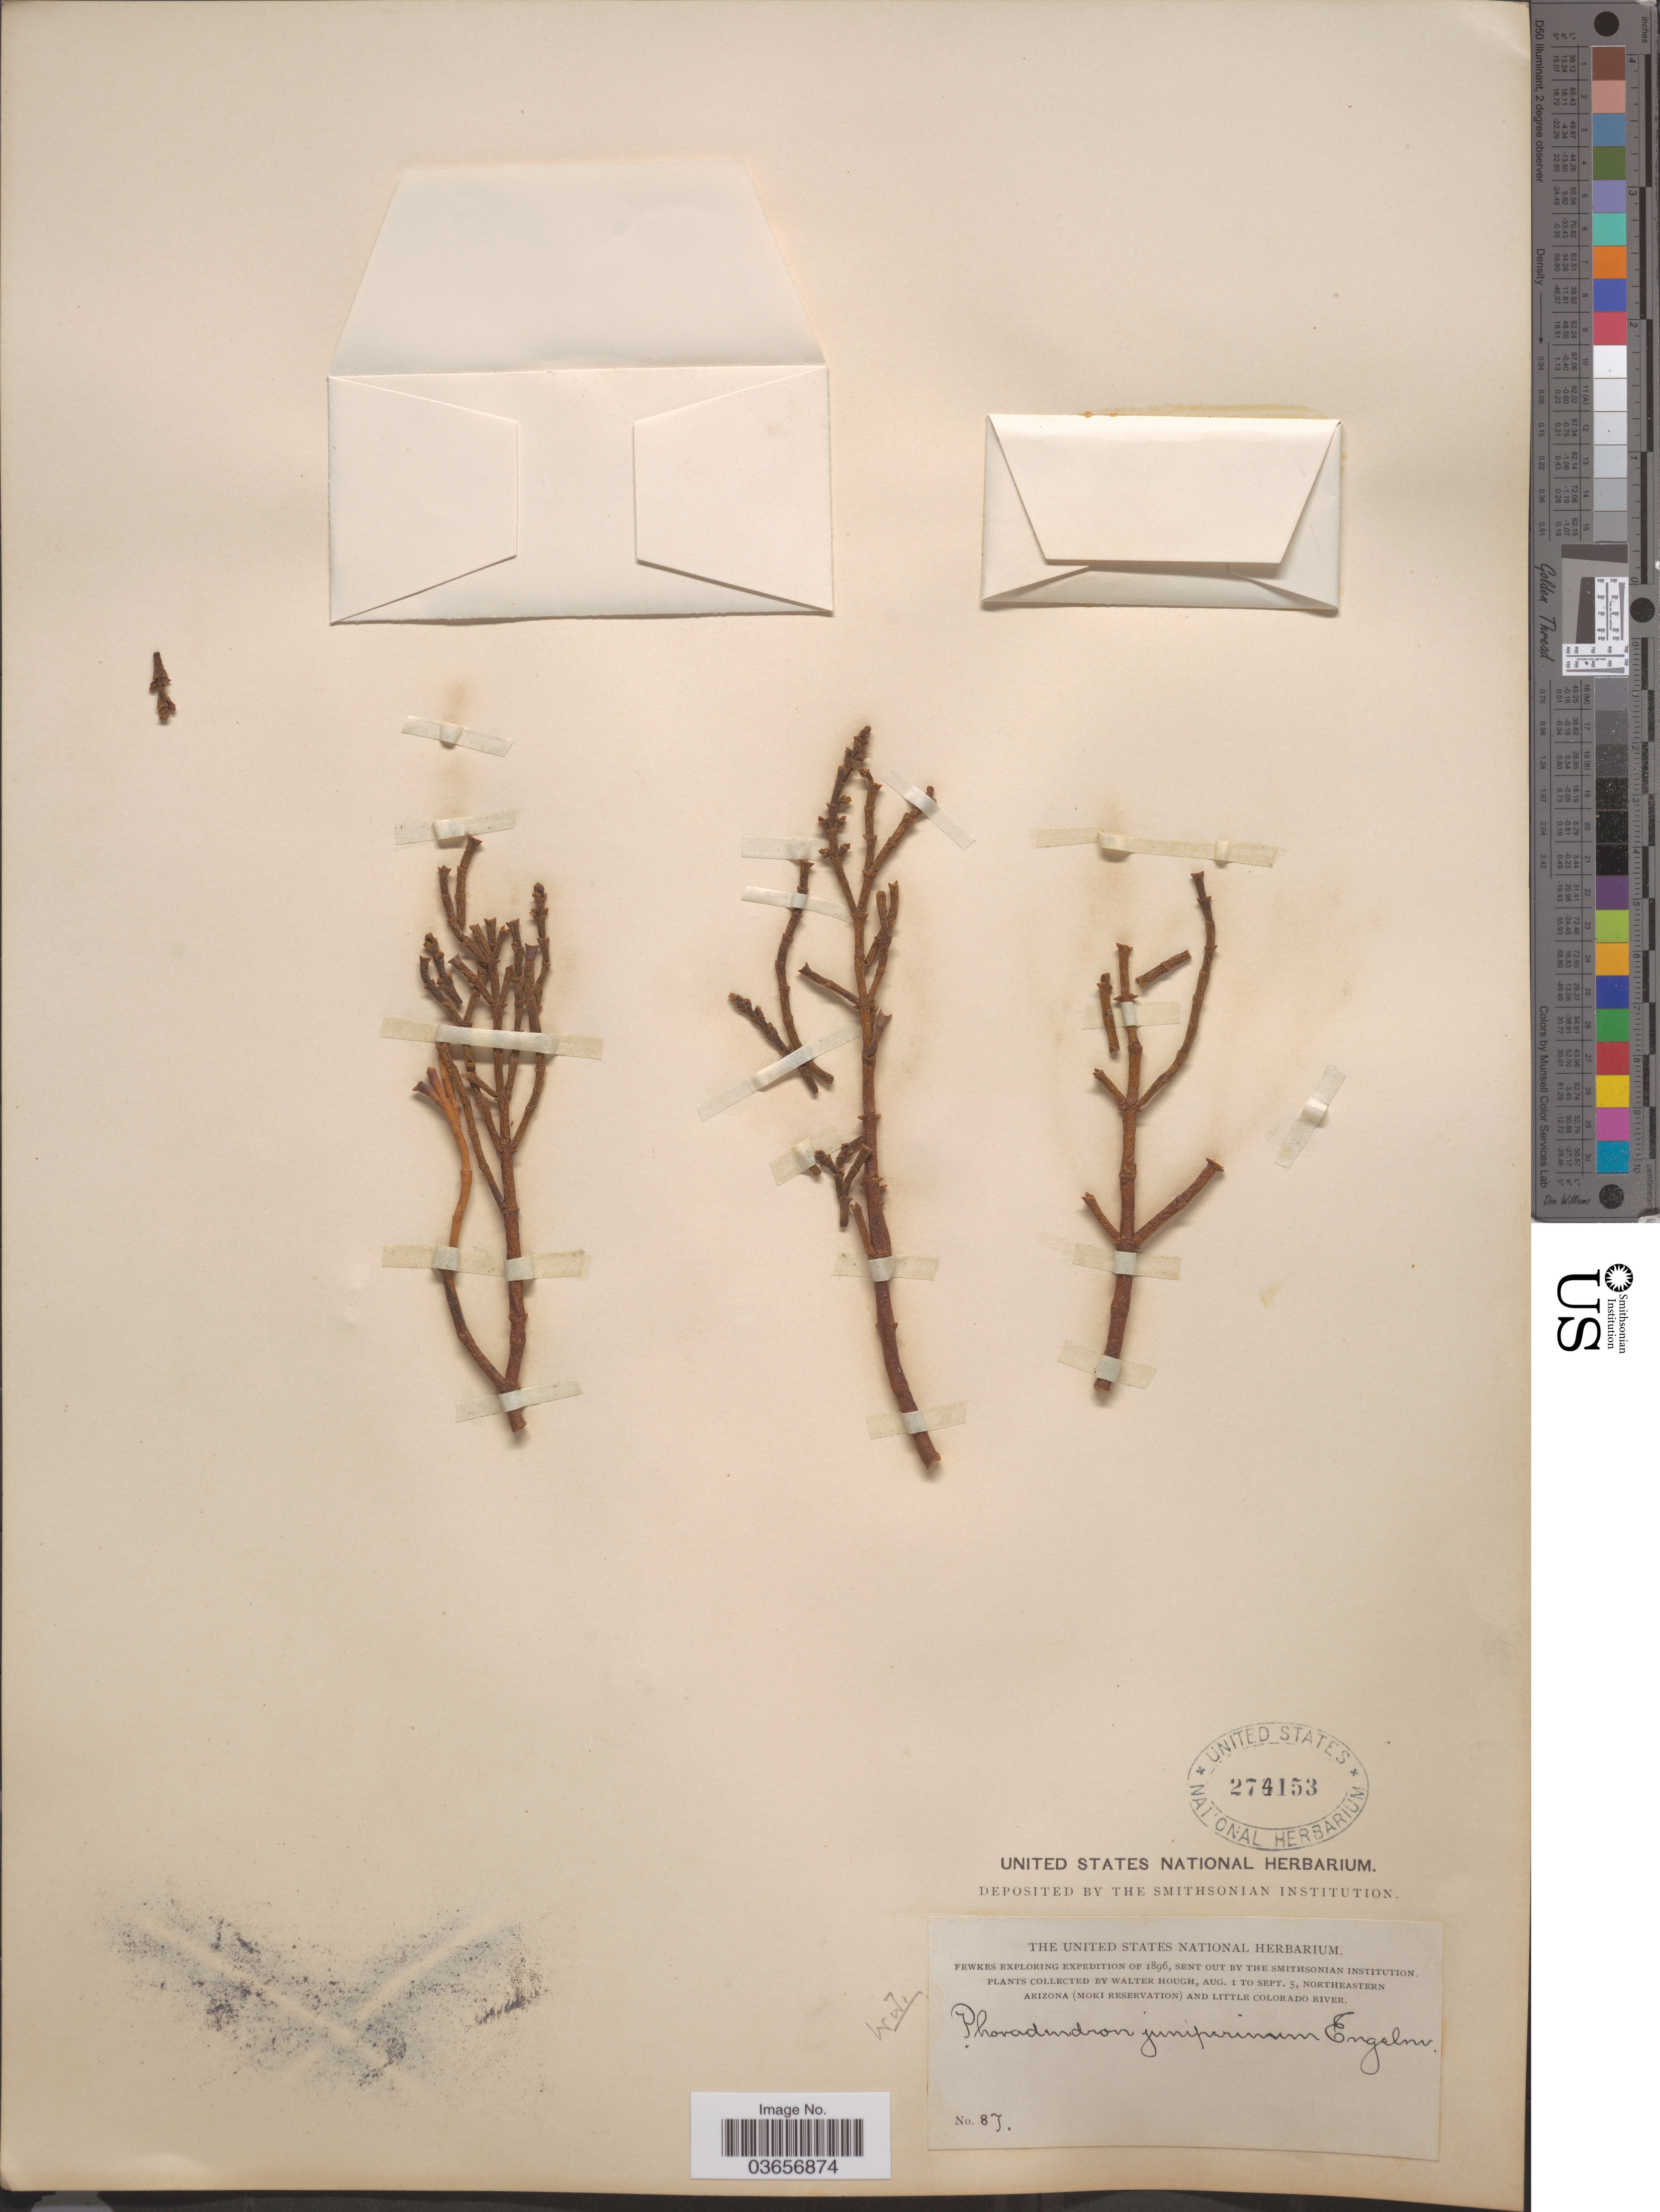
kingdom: Plantae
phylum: Tracheophyta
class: Magnoliopsida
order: Santalales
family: Viscaceae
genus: Phoradendron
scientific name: Phoradendron juniperinum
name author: Engelm. ex A. Gray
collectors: W. Hough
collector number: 87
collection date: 1896-08-01/1896-09-05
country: United States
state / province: Arizona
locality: Northeastern Arizona (Moki Reservation) and Little Colorado River.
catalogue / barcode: US 274153